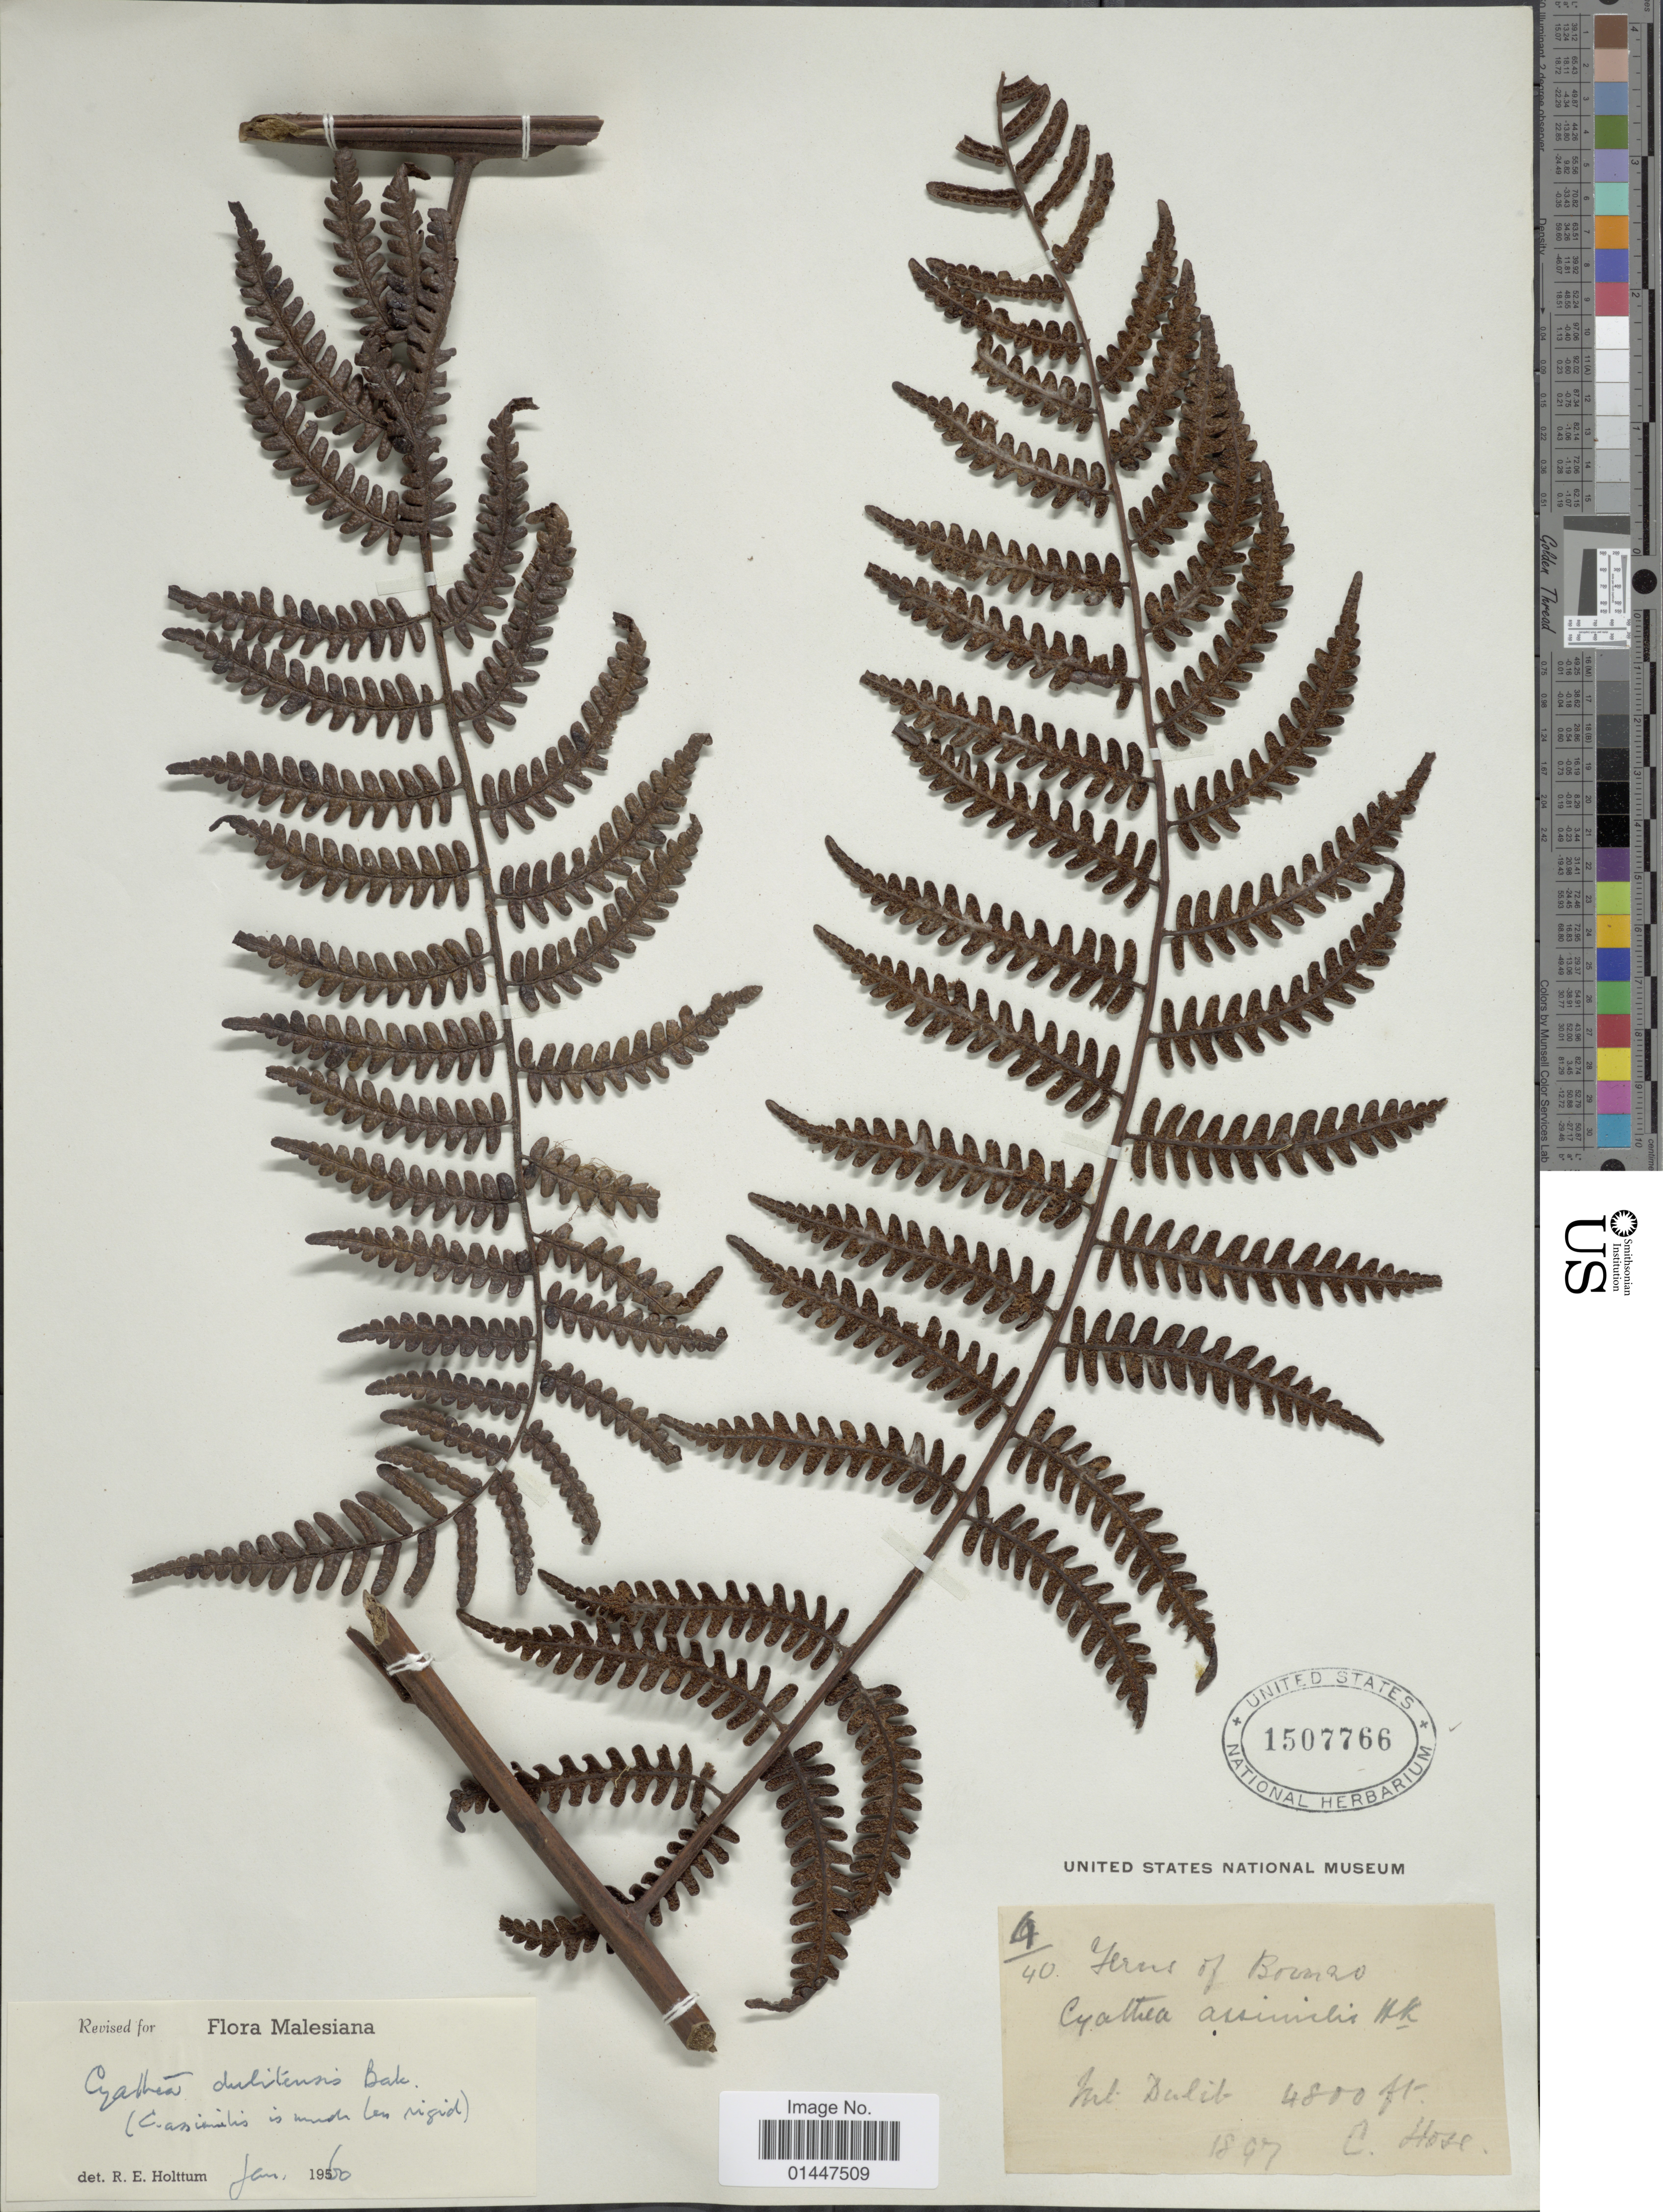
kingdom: Plantae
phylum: Tracheophyta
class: Polypodiopsida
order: Cyatheales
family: Cyatheaceae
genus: Sphaeropteris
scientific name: Sphaeropteris assimilis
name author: (Hook.) R.M. Tryon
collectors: C. Hose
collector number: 4/40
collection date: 1897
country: Malaysia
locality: Malesiana. Mt. Dulit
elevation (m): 1463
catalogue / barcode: US 1507766